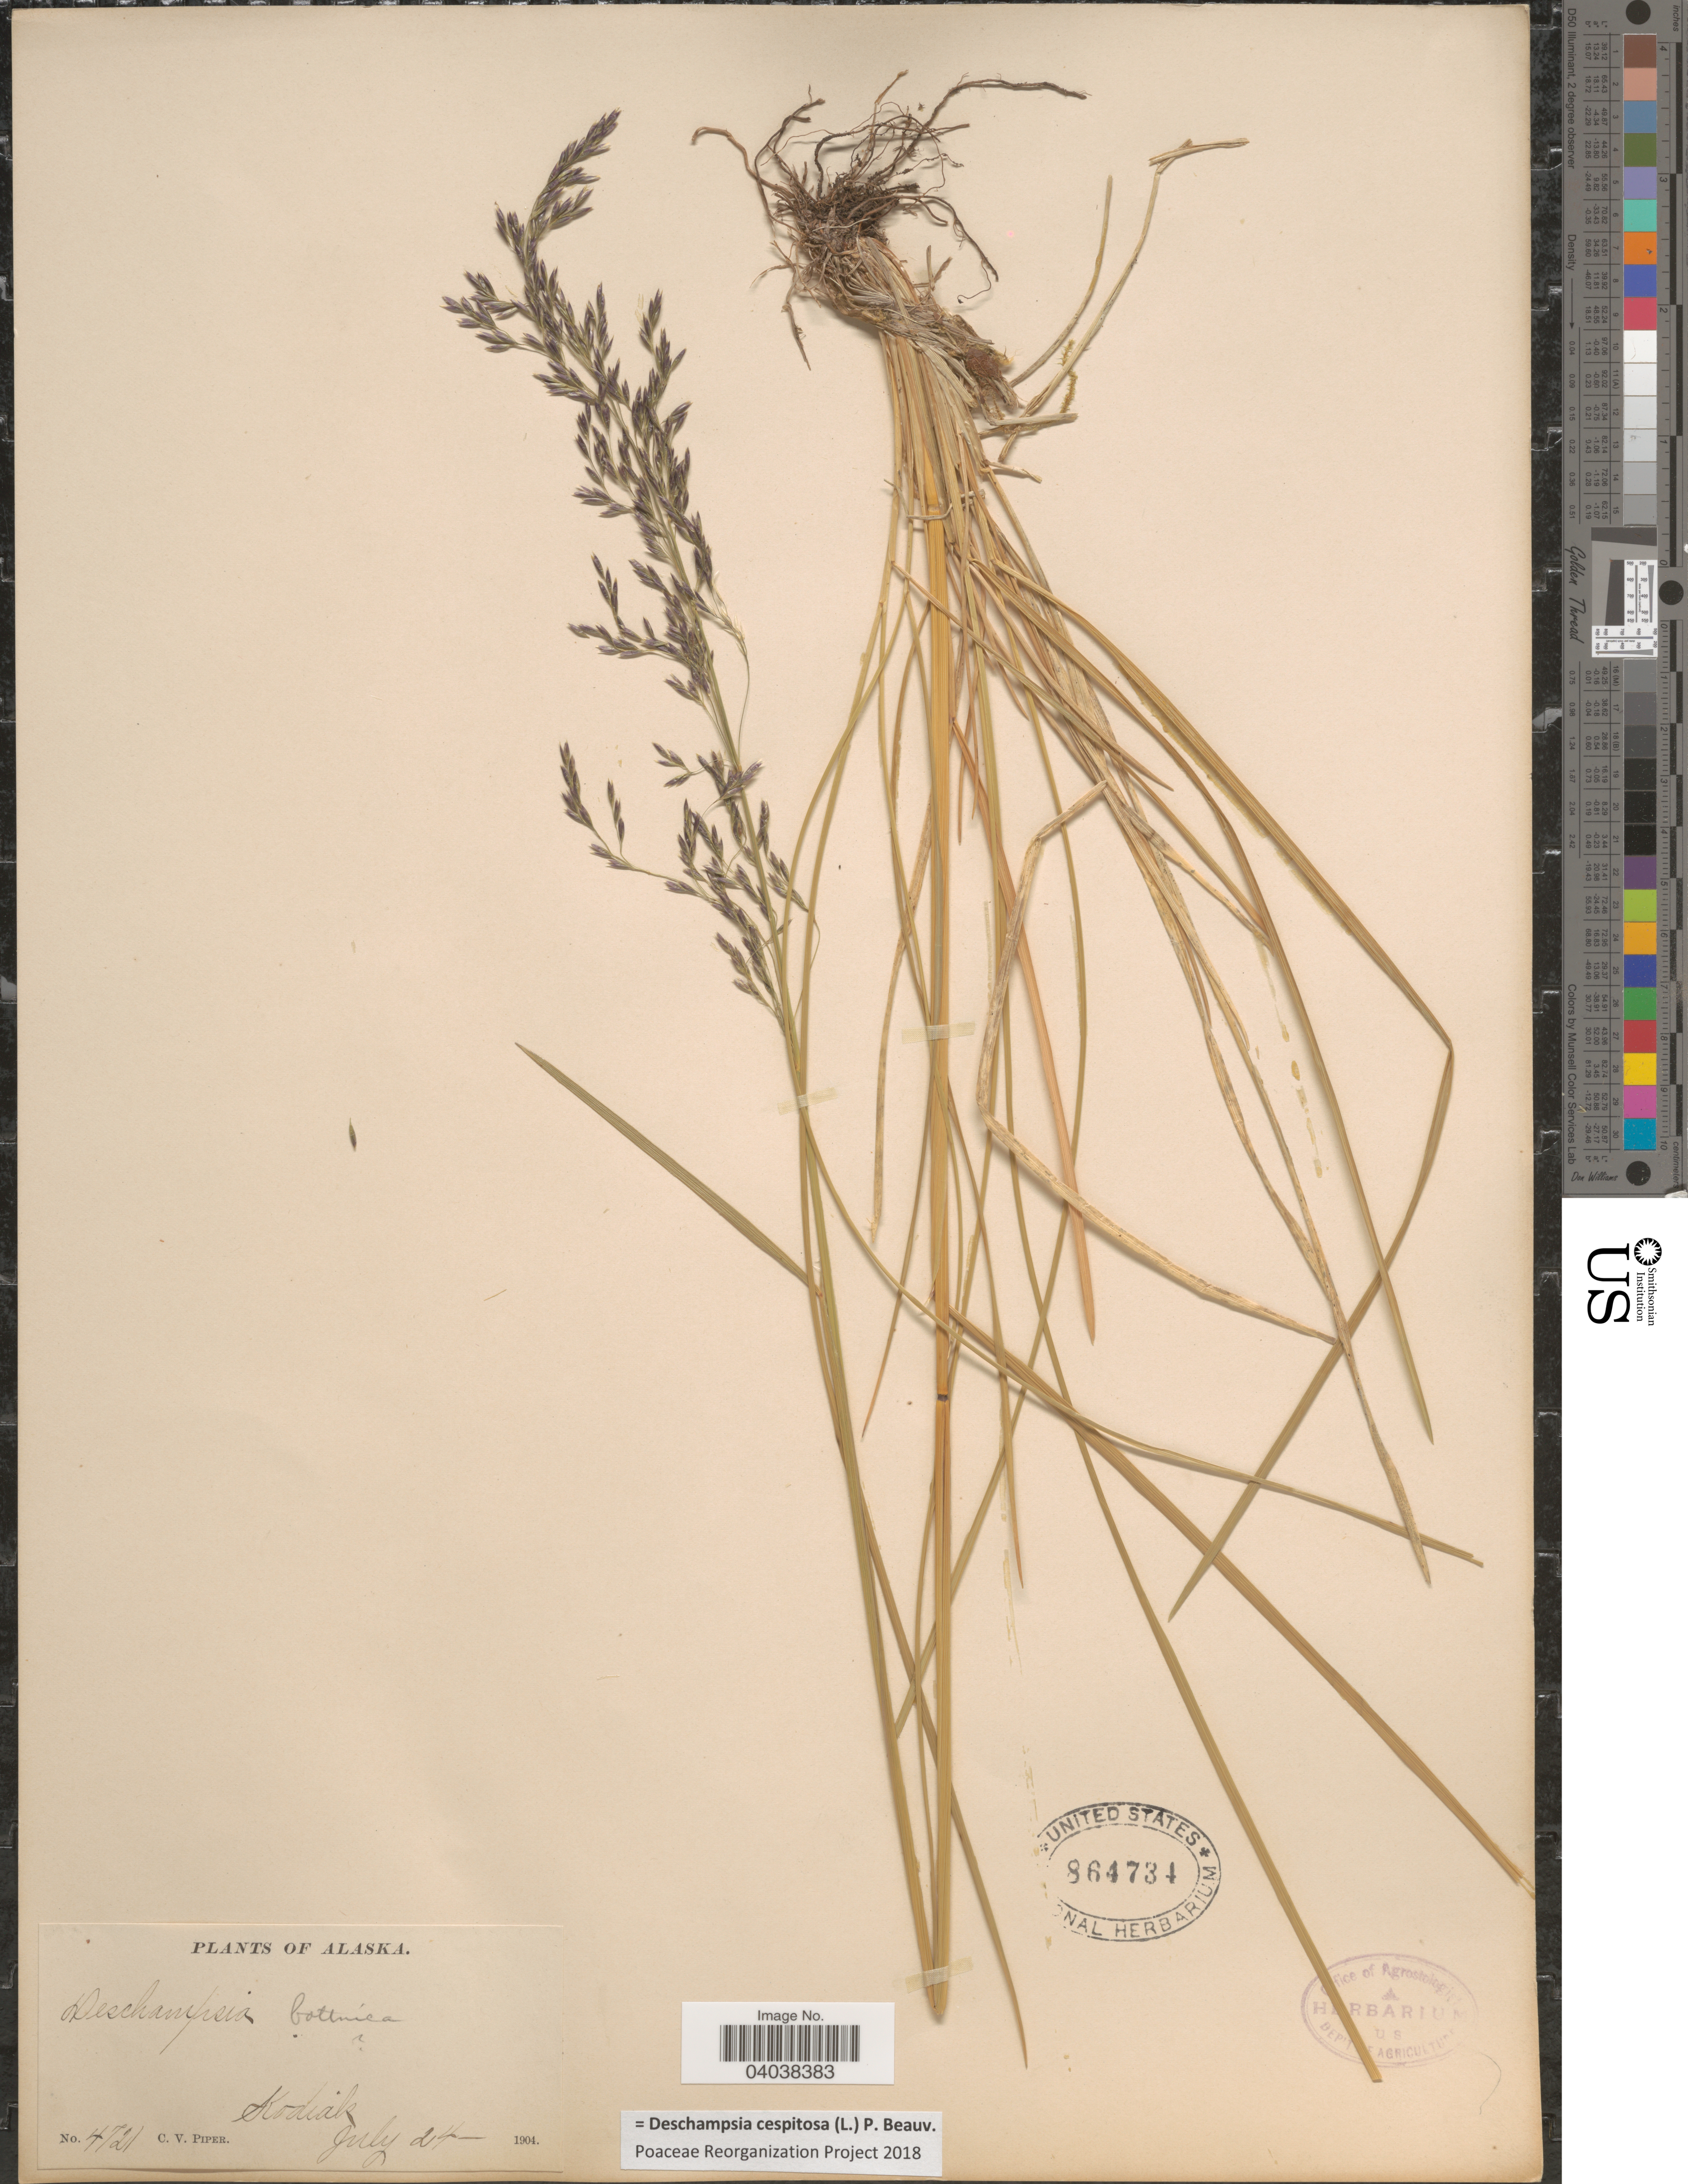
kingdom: Plantae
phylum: Tracheophyta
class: Liliopsida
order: Poales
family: Poaceae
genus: Deschampsia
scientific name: Deschampsia cespitosa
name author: (L.) P. Beauv.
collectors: C. V. Piper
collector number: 4721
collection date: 1904-07-02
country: United States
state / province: Alaska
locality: Kodiak.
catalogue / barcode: US 864734